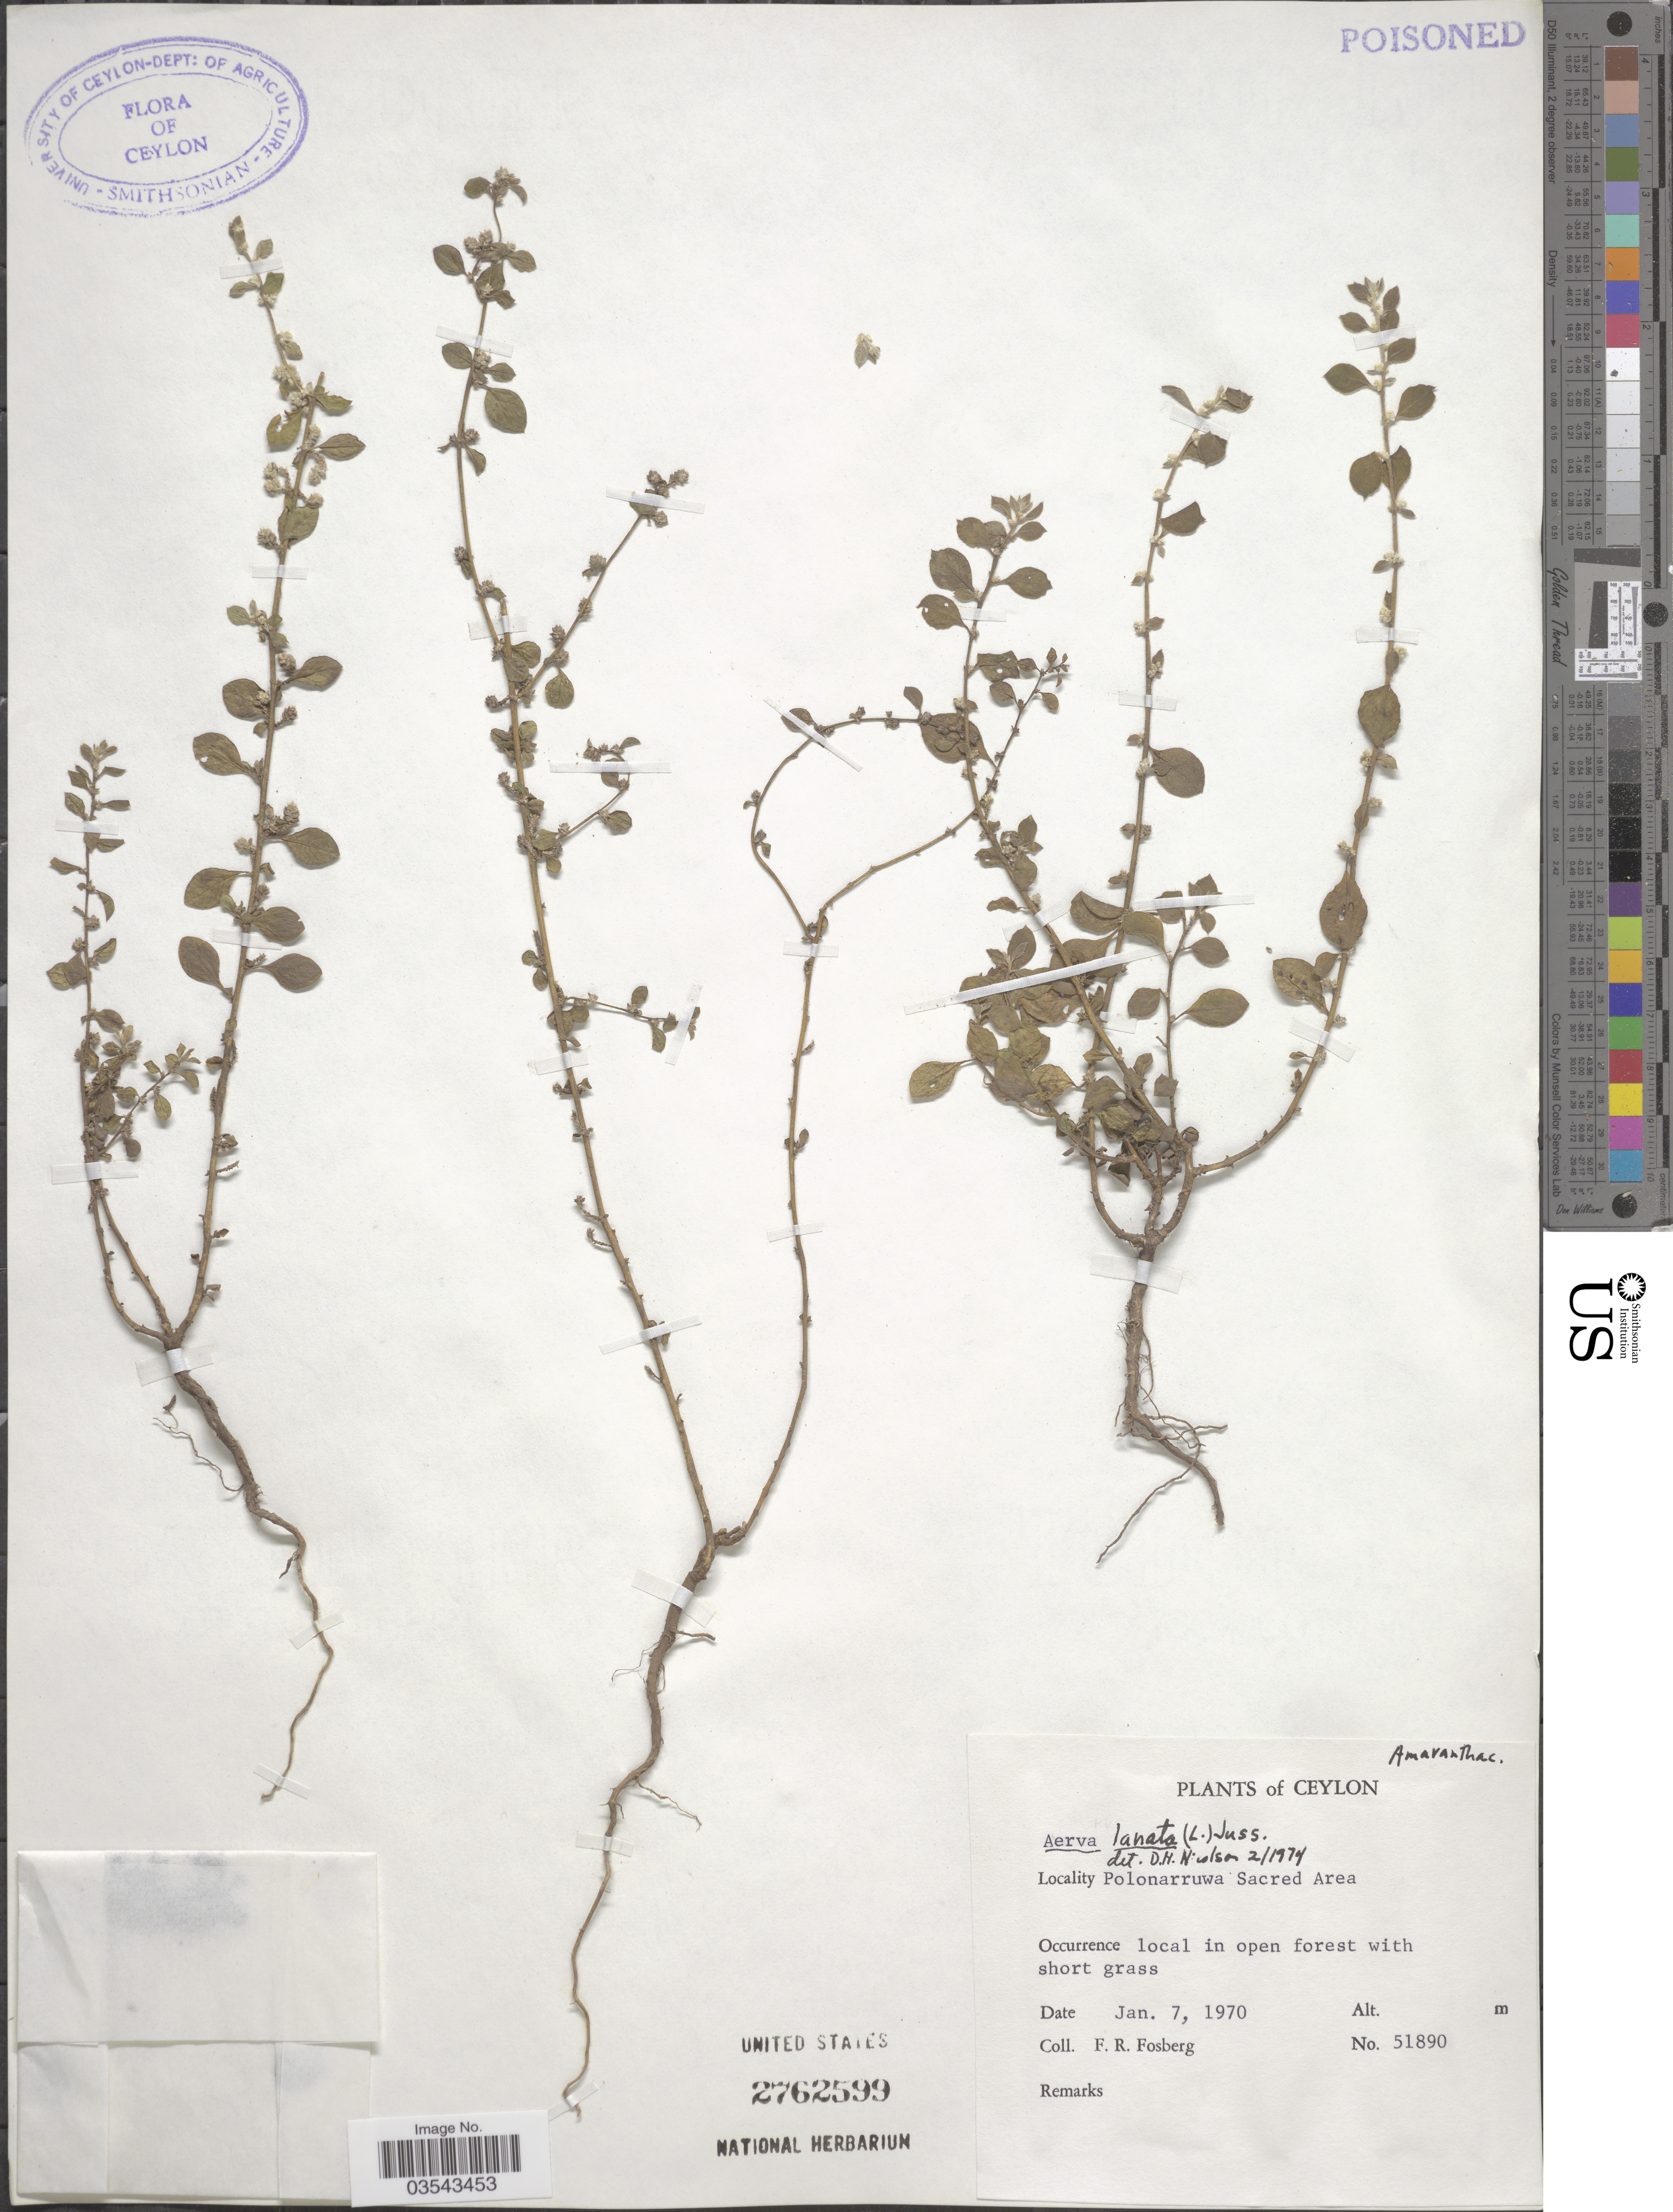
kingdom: Plantae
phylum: Tracheophyta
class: Magnoliopsida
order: Caryophyllales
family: Amaranthaceae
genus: Ouret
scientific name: Ouret lanata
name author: (L.) Kuntze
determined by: U.S. National Herbarium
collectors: F. R. Fosberg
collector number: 51890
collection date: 1970-01-07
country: Sri Lanka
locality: Ceylon. Polonarruwa Sacred Area.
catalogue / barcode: US 2762599